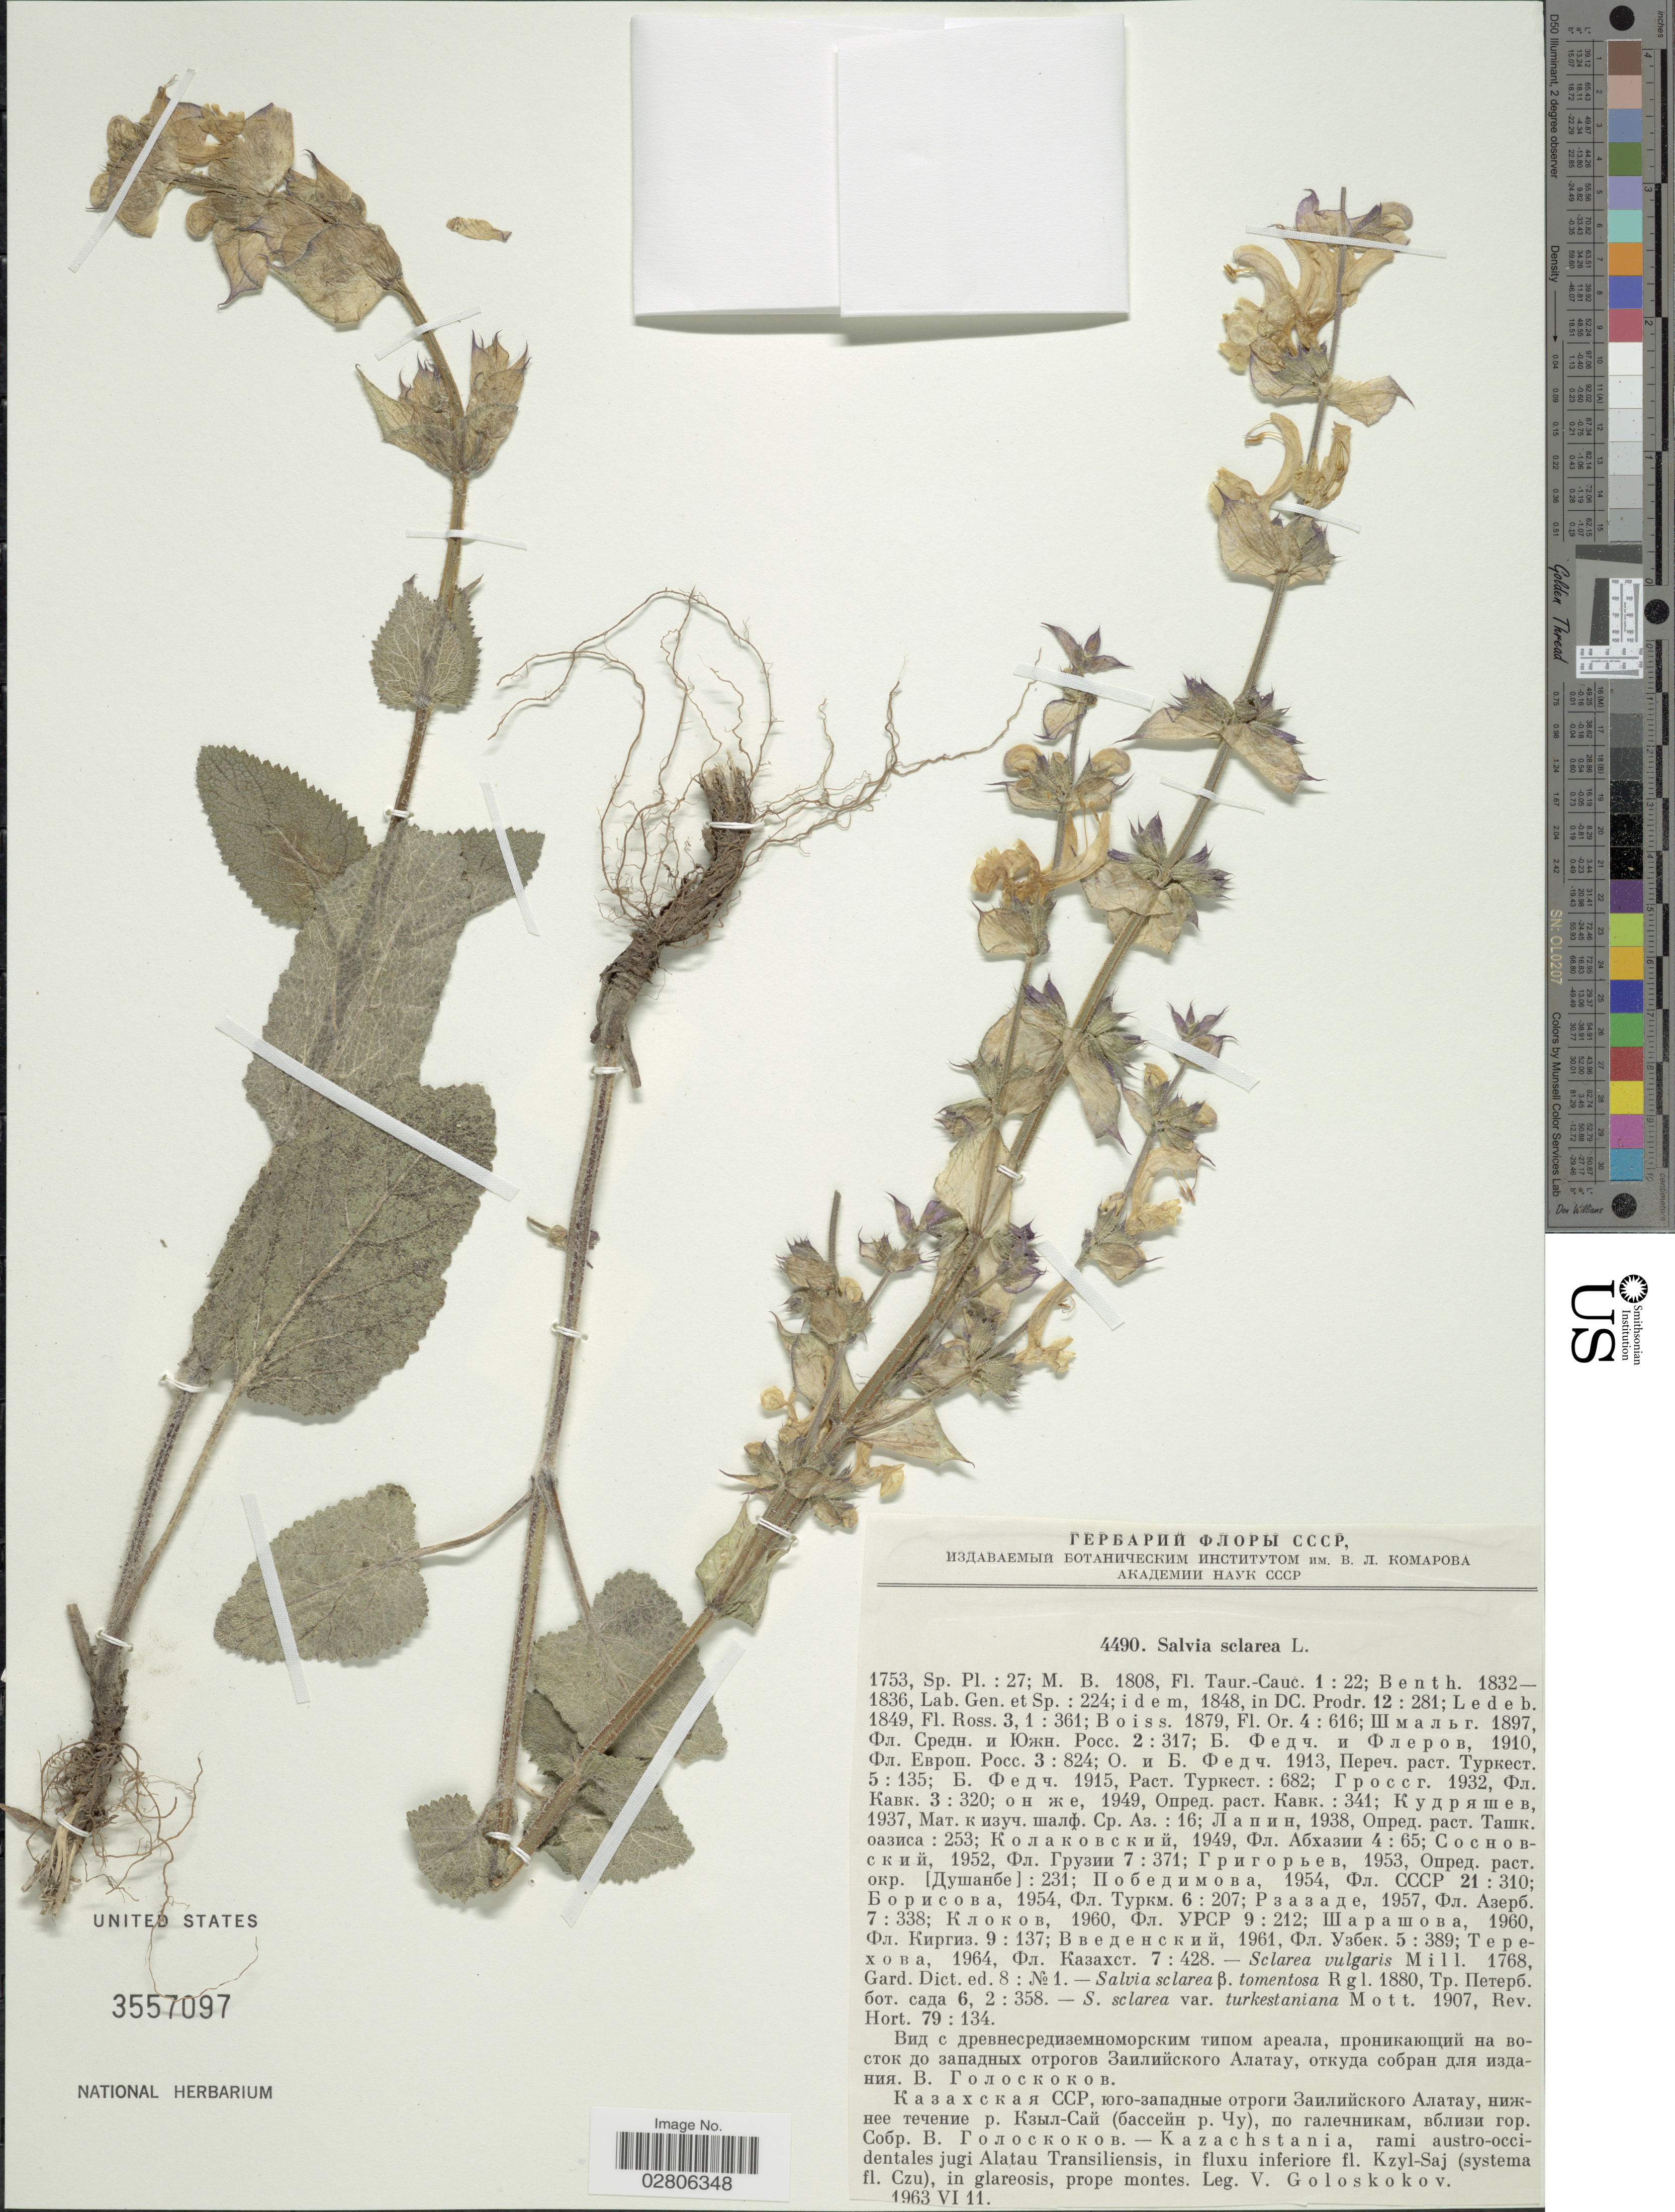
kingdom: Plantae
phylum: Tracheophyta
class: Magnoliopsida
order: Lamiales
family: Lamiaceae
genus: Salvia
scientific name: Salvia sclarea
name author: L.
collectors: V. P. Goloskokov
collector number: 4490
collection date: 1963-06-11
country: Kazakhstan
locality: Kazachstania, rami austro-occidentales jugi Alatau Transiliensis, in fluxu inferiore fl. Kzyl-Saj (systema fl. Czu), in glareosis, prope montes.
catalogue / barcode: US 3557097